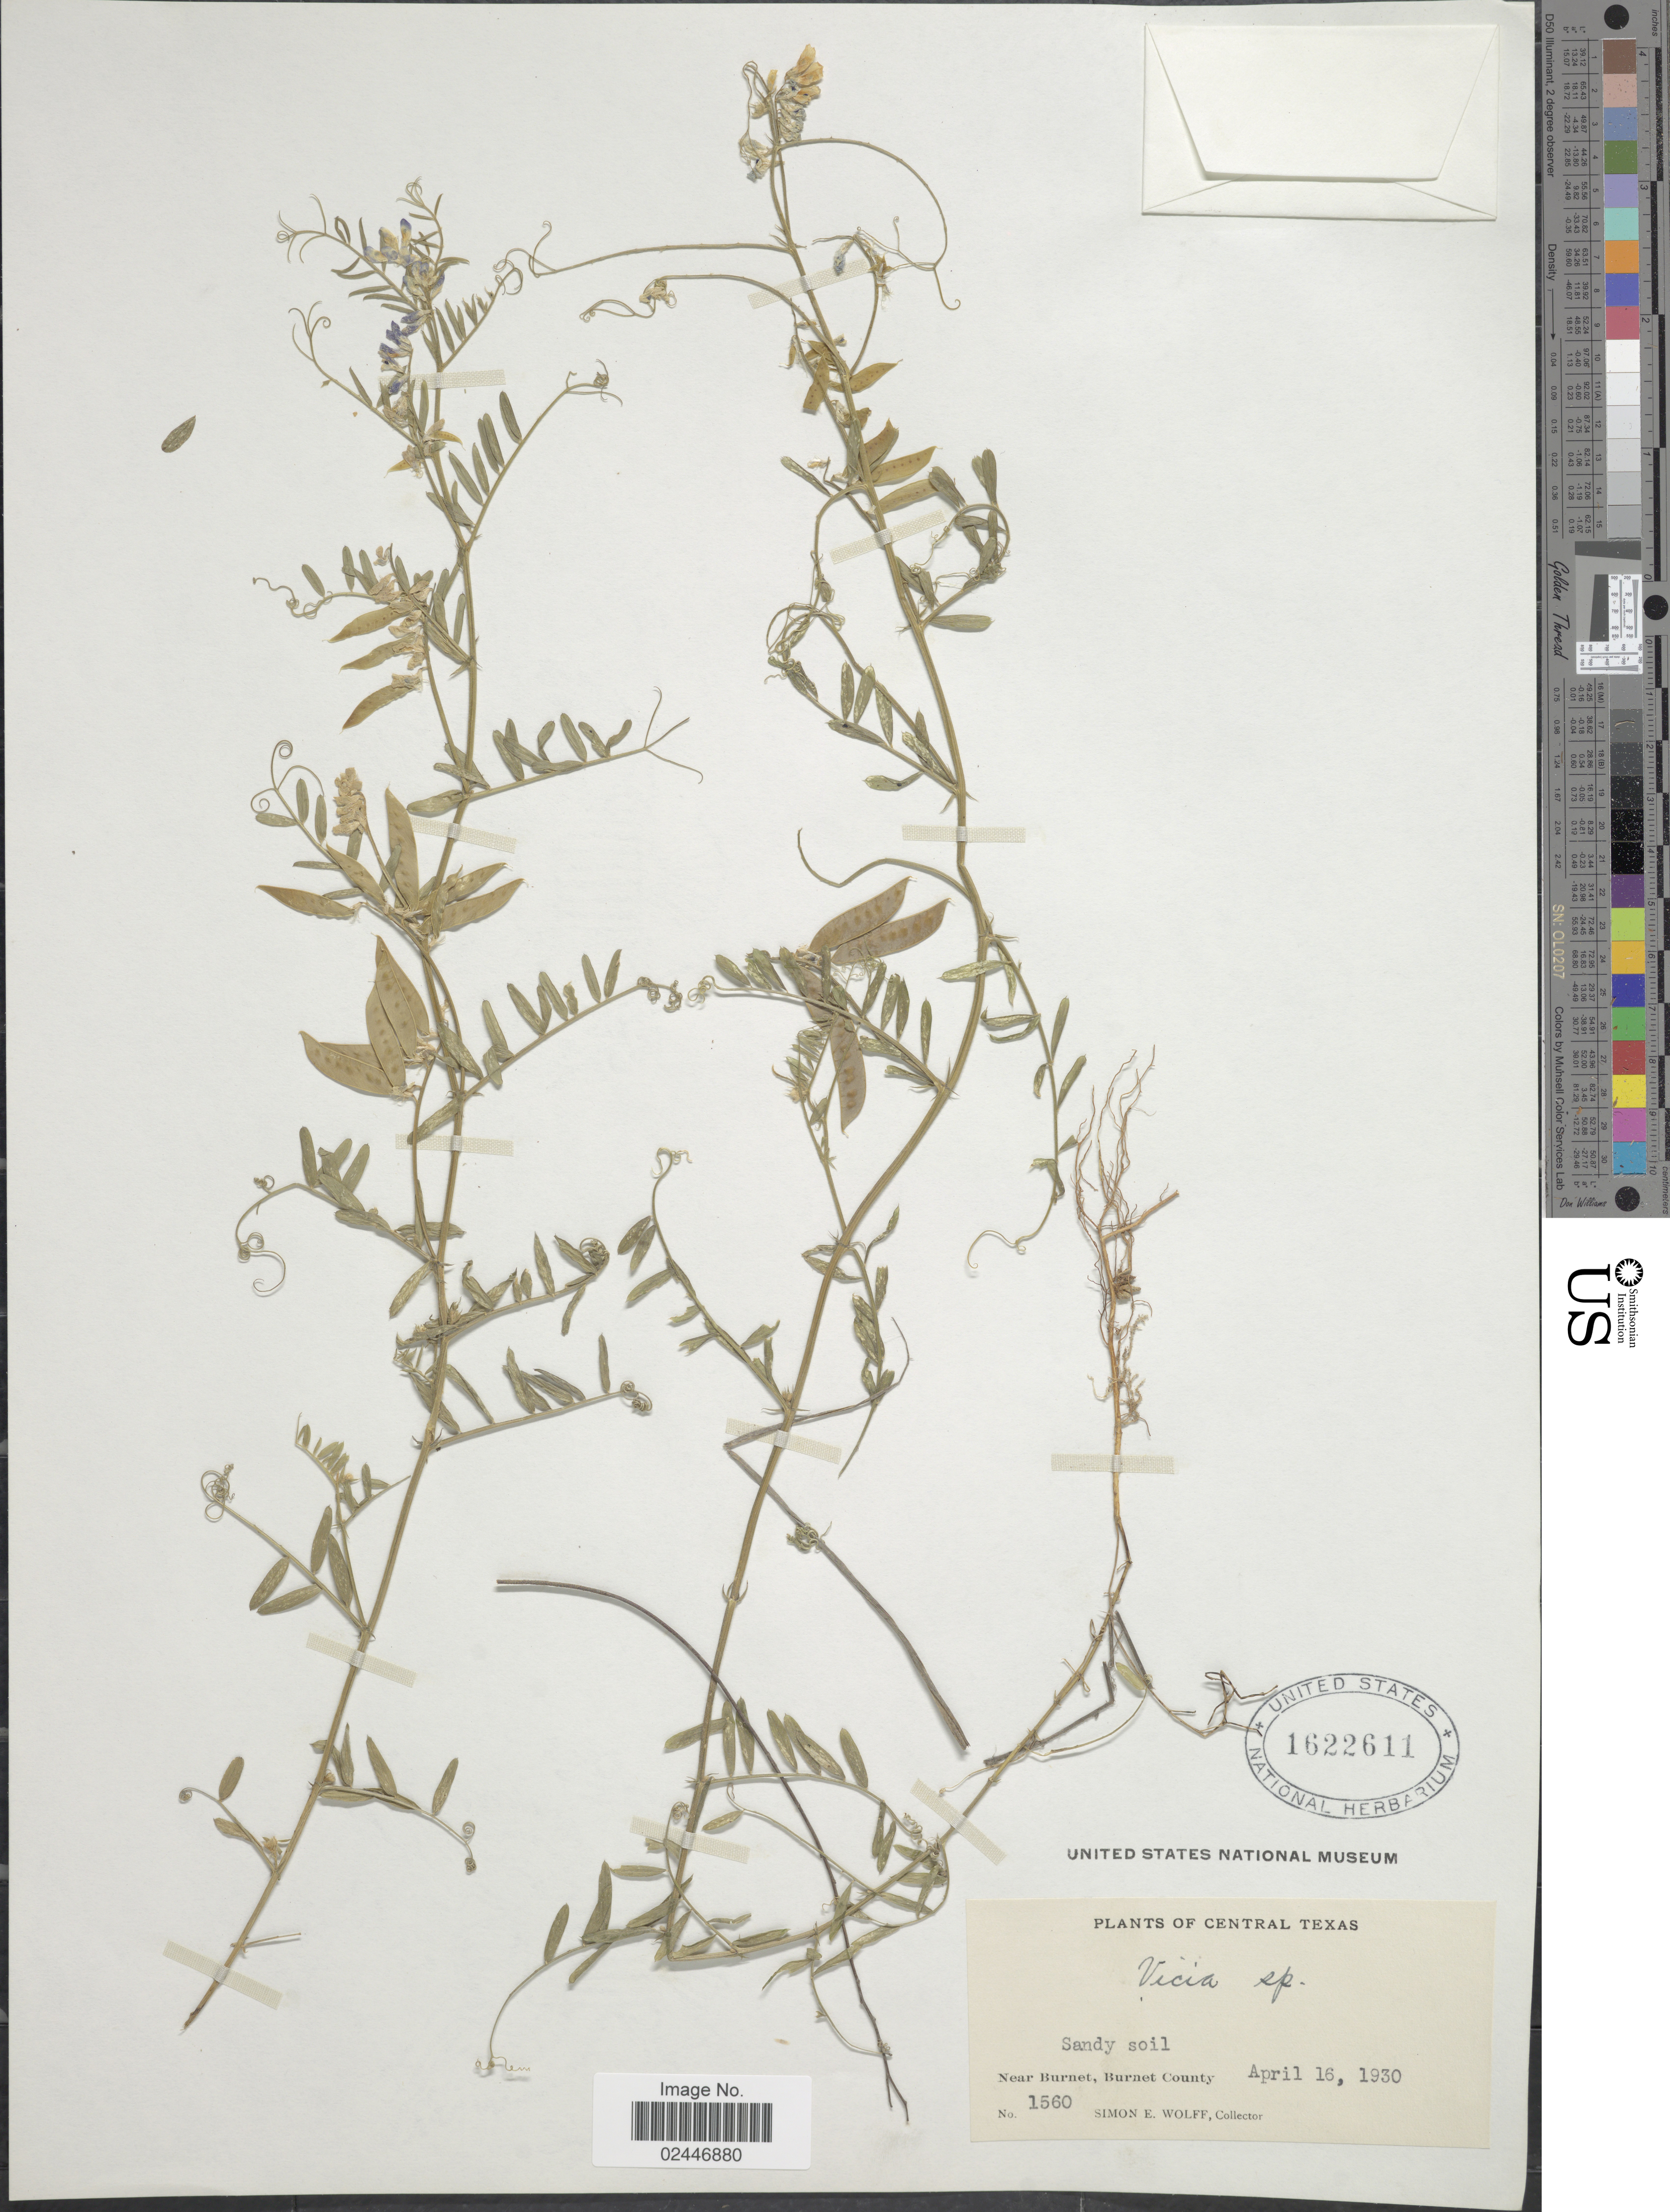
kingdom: Plantae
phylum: Tracheophyta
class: Magnoliopsida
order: Fabales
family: Fabaceae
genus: Vicia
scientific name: Vicia sp.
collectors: S. E. Wolff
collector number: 1560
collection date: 1930-04-16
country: United States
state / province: Texas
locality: Central Texas, sandy soil, near Burnet, Burnet County.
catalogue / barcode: US 1622611